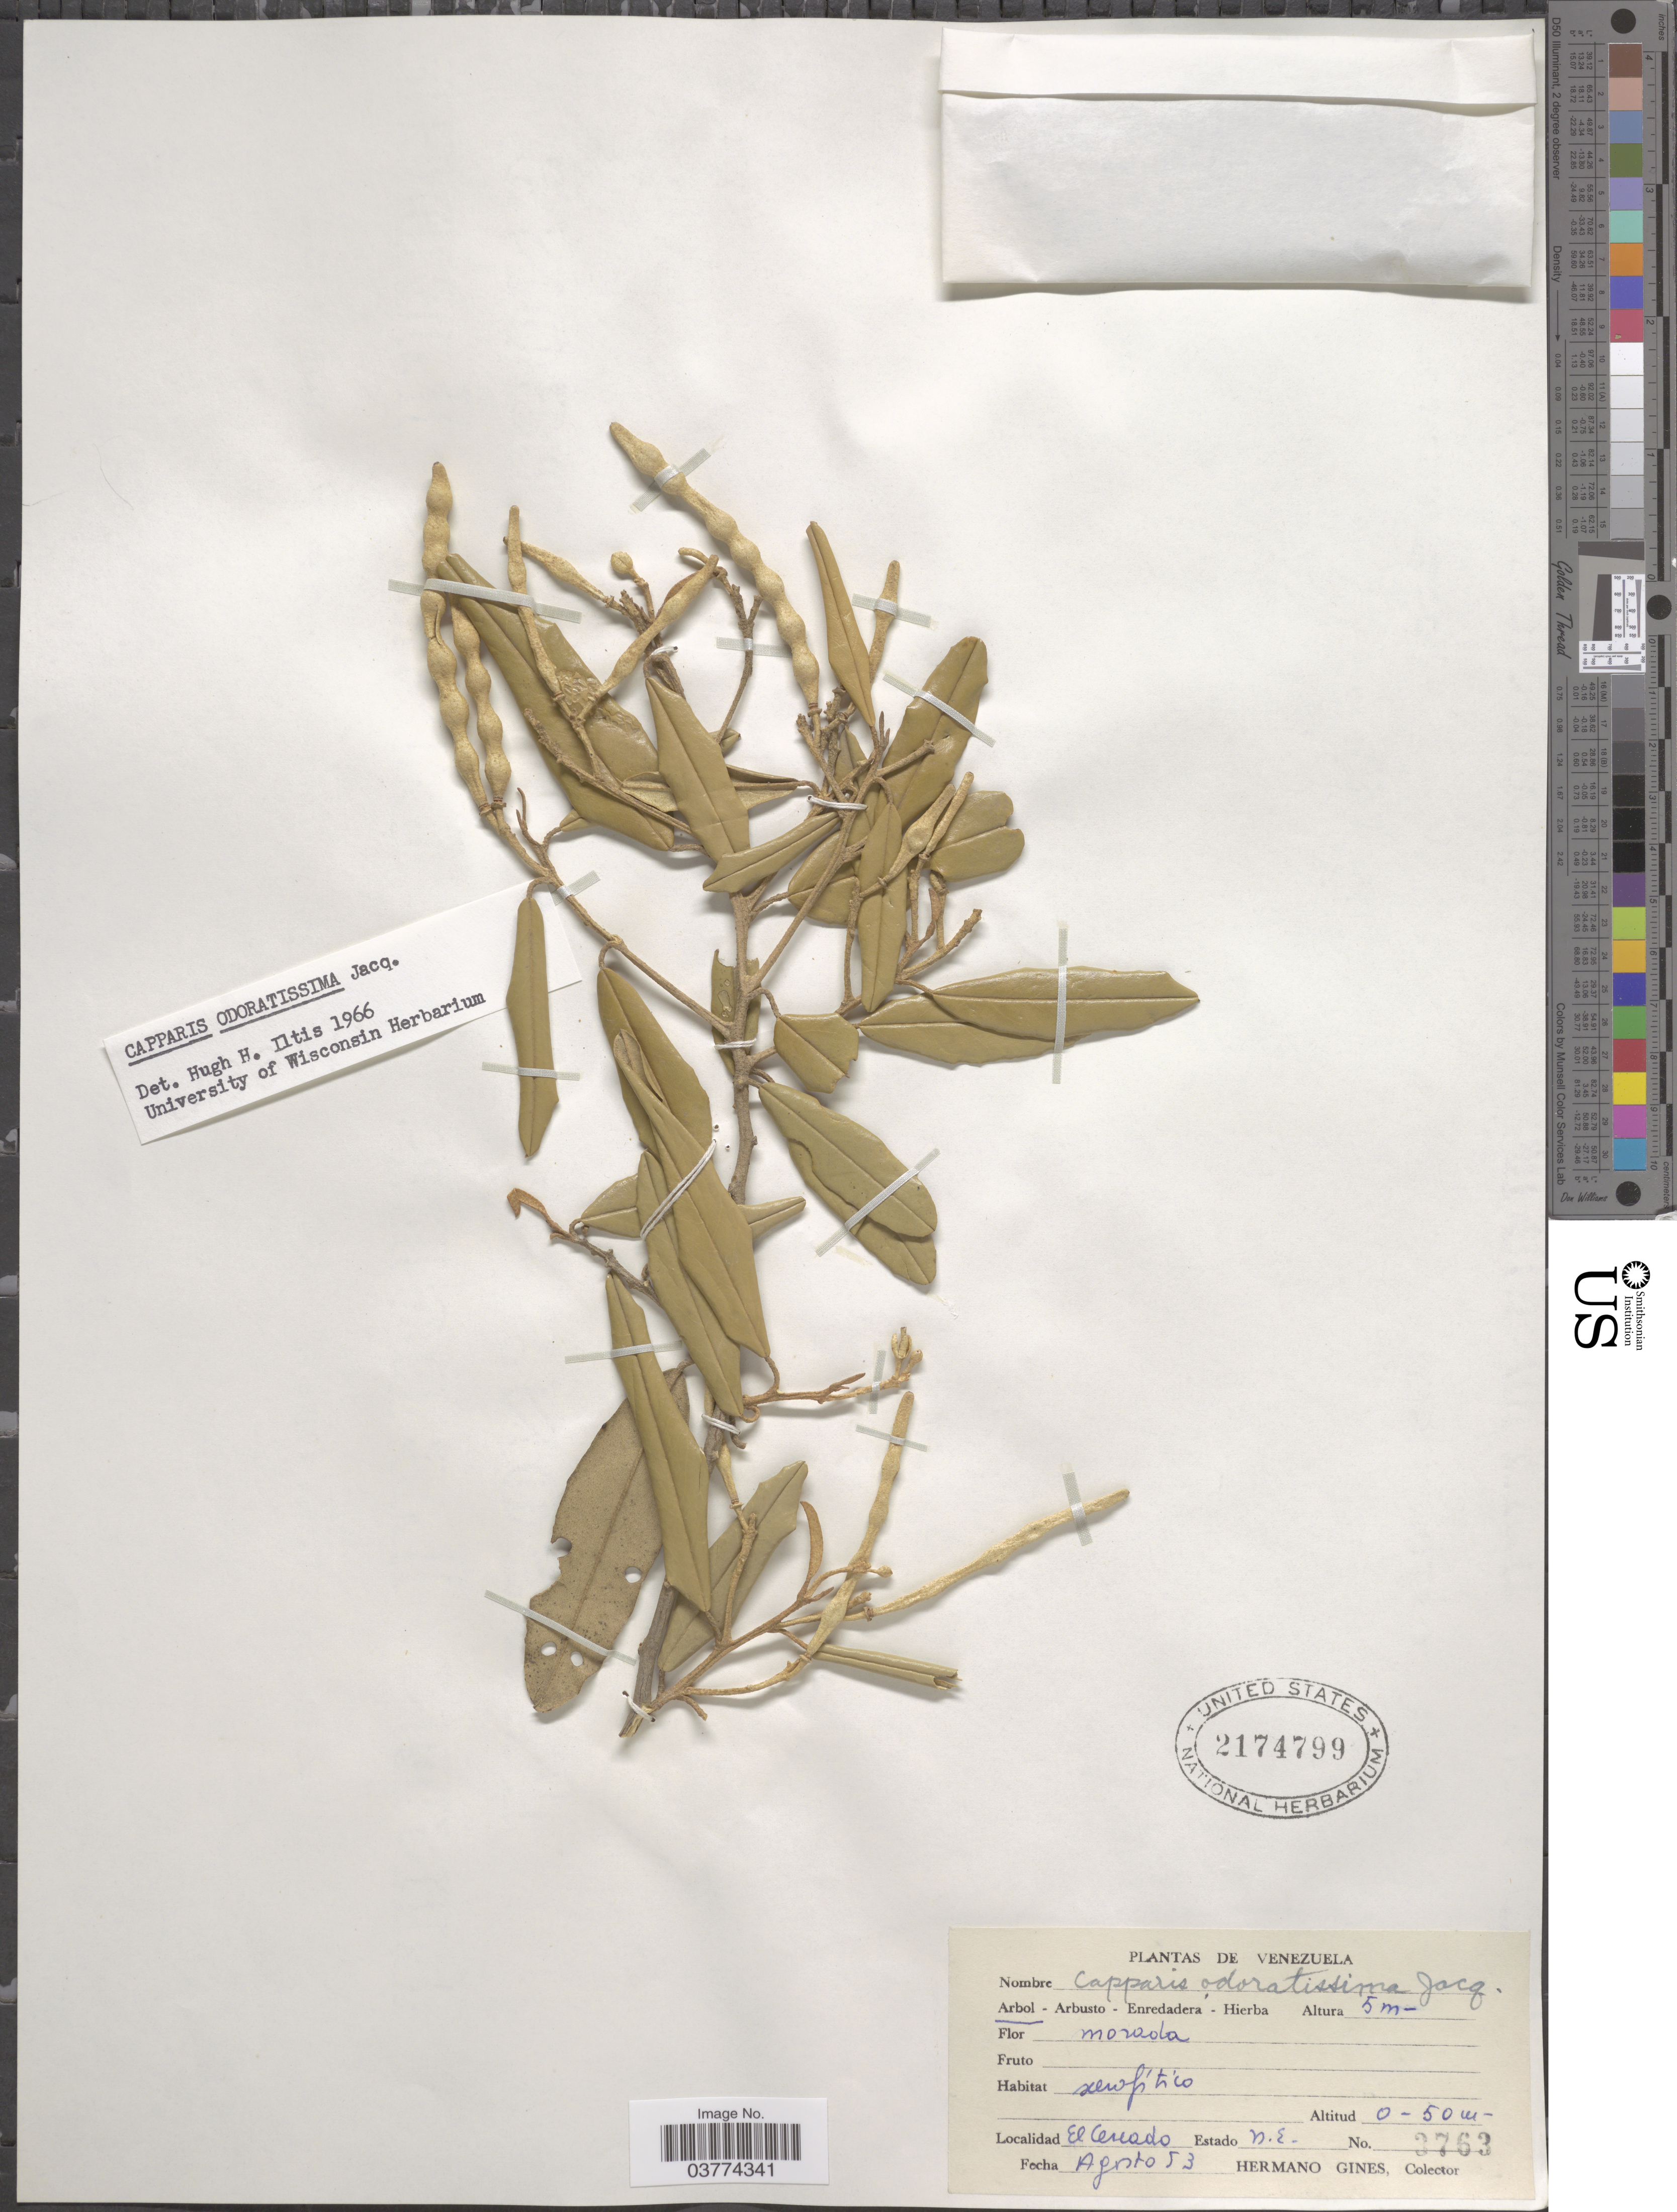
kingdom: Plantae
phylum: Tracheophyta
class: Magnoliopsida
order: Brassicales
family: Capparaceae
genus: Quadrella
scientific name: Quadrella odoratissima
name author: (Jacq.) Hutch.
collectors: Bro. Gines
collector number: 3763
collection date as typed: Transcribed d/m/y: /8/53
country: Venezuela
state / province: Nueva Esparta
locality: El Cereado. Estado N. E.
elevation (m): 0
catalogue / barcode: US 2174799